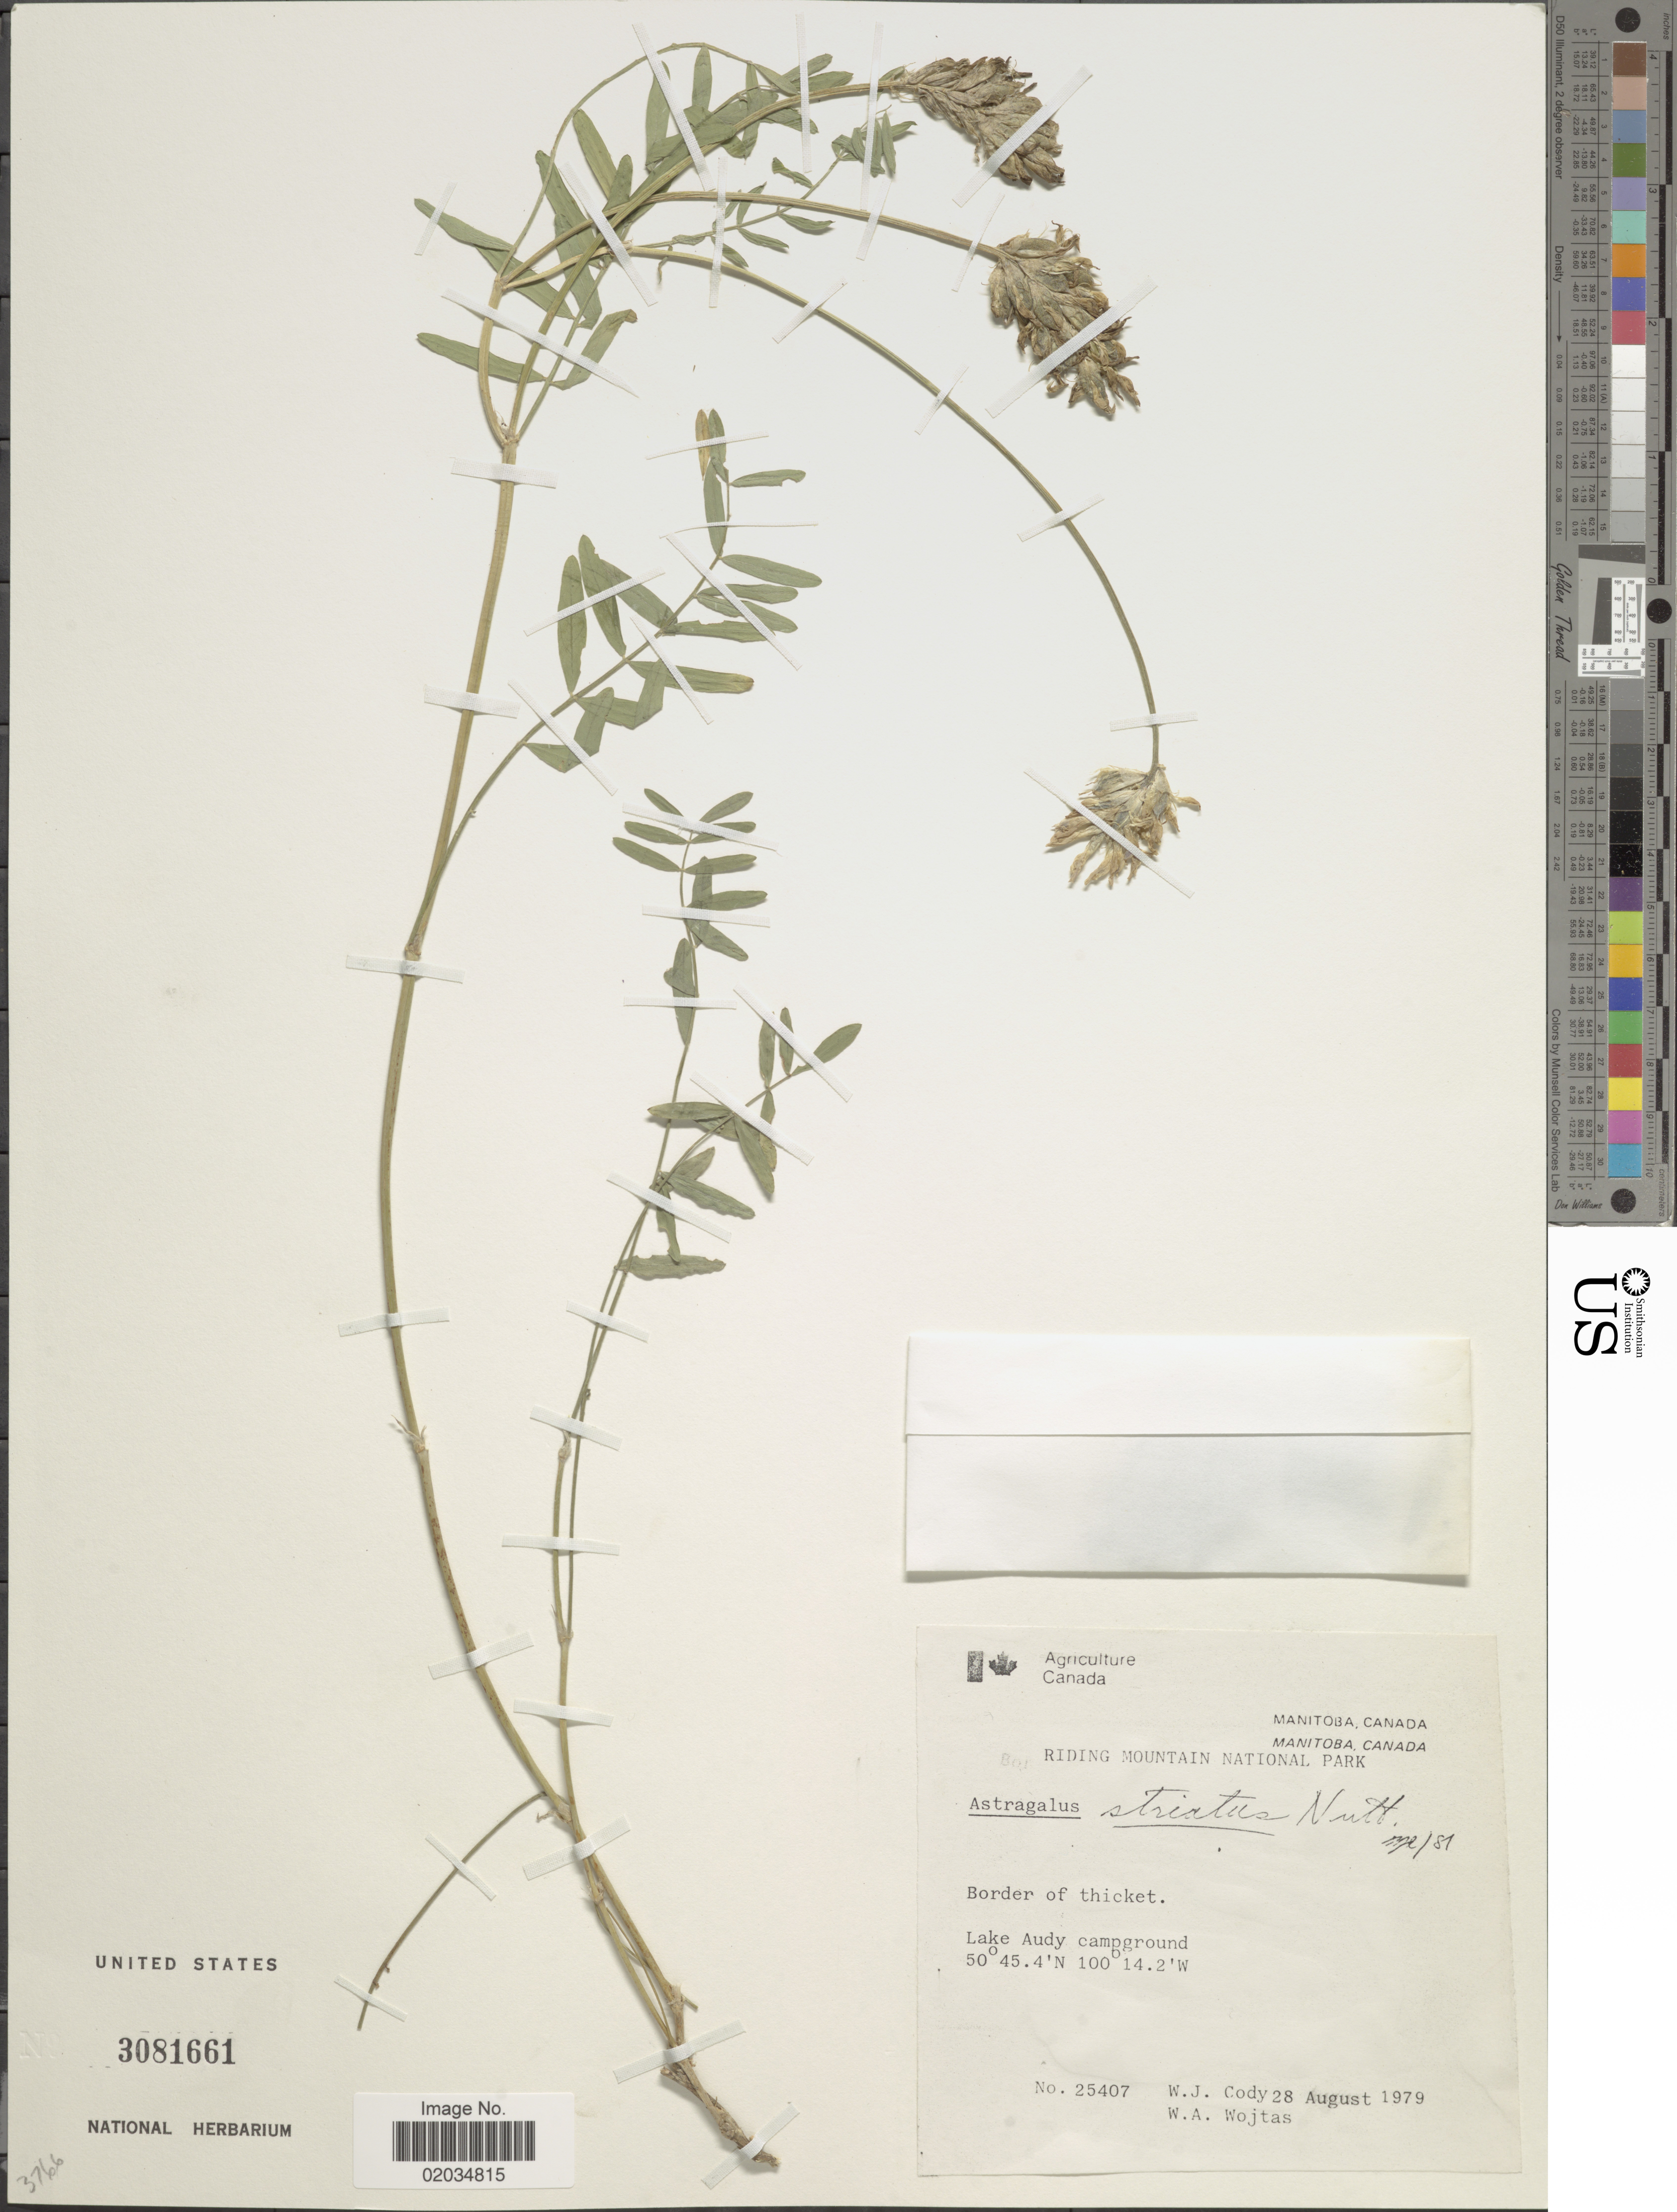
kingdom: Plantae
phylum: Tracheophyta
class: Magnoliopsida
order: Fabales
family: Fabaceae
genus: Astragalus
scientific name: Astragalus striatus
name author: Nutt.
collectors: W. Cody & W. Wojtas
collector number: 25407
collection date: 1979-08-28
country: Canada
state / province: Manitoba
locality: Riding Mountain National Park. Lake Audy campground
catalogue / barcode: US 3081661